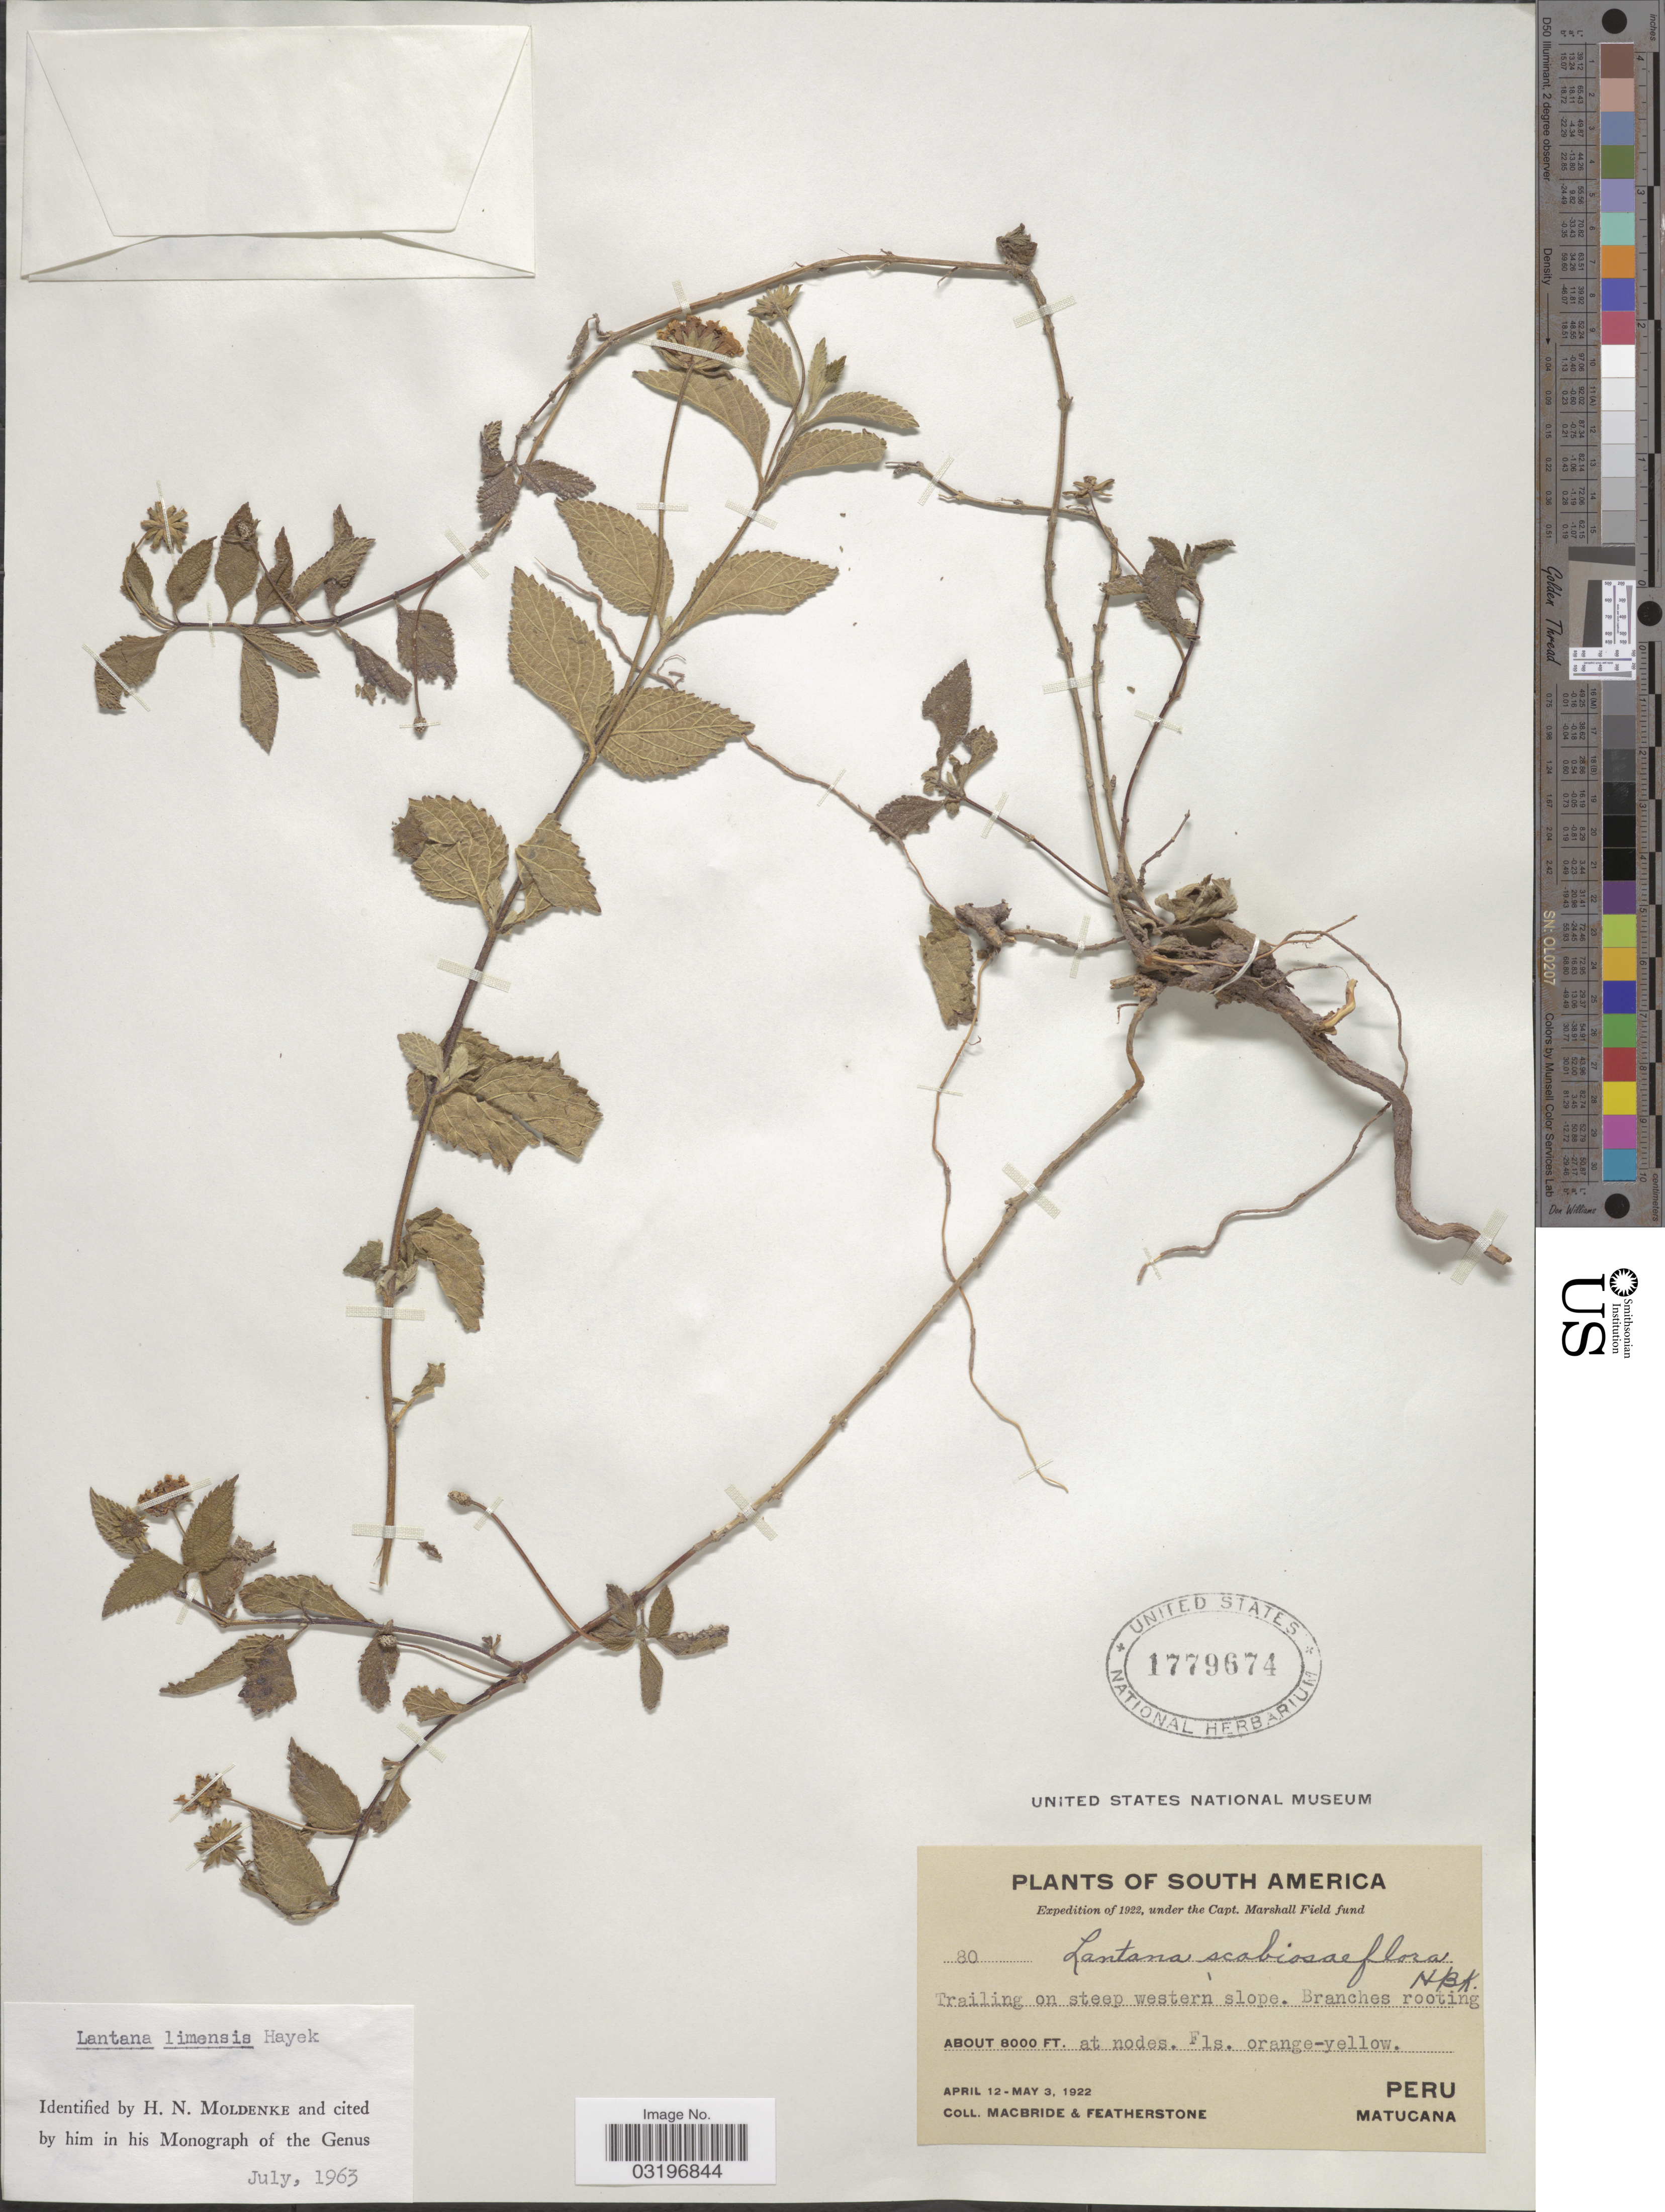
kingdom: Plantae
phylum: Tracheophyta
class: Magnoliopsida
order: Lamiales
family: Verbenaceae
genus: Lantana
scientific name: Lantana limensis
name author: Hayek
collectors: Macbride, -- & -. Featherstone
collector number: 80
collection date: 1922-04-12/1922-05-03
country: Peru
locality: Trailing on steep western slope. Matucana.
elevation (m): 2438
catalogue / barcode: US 1779674